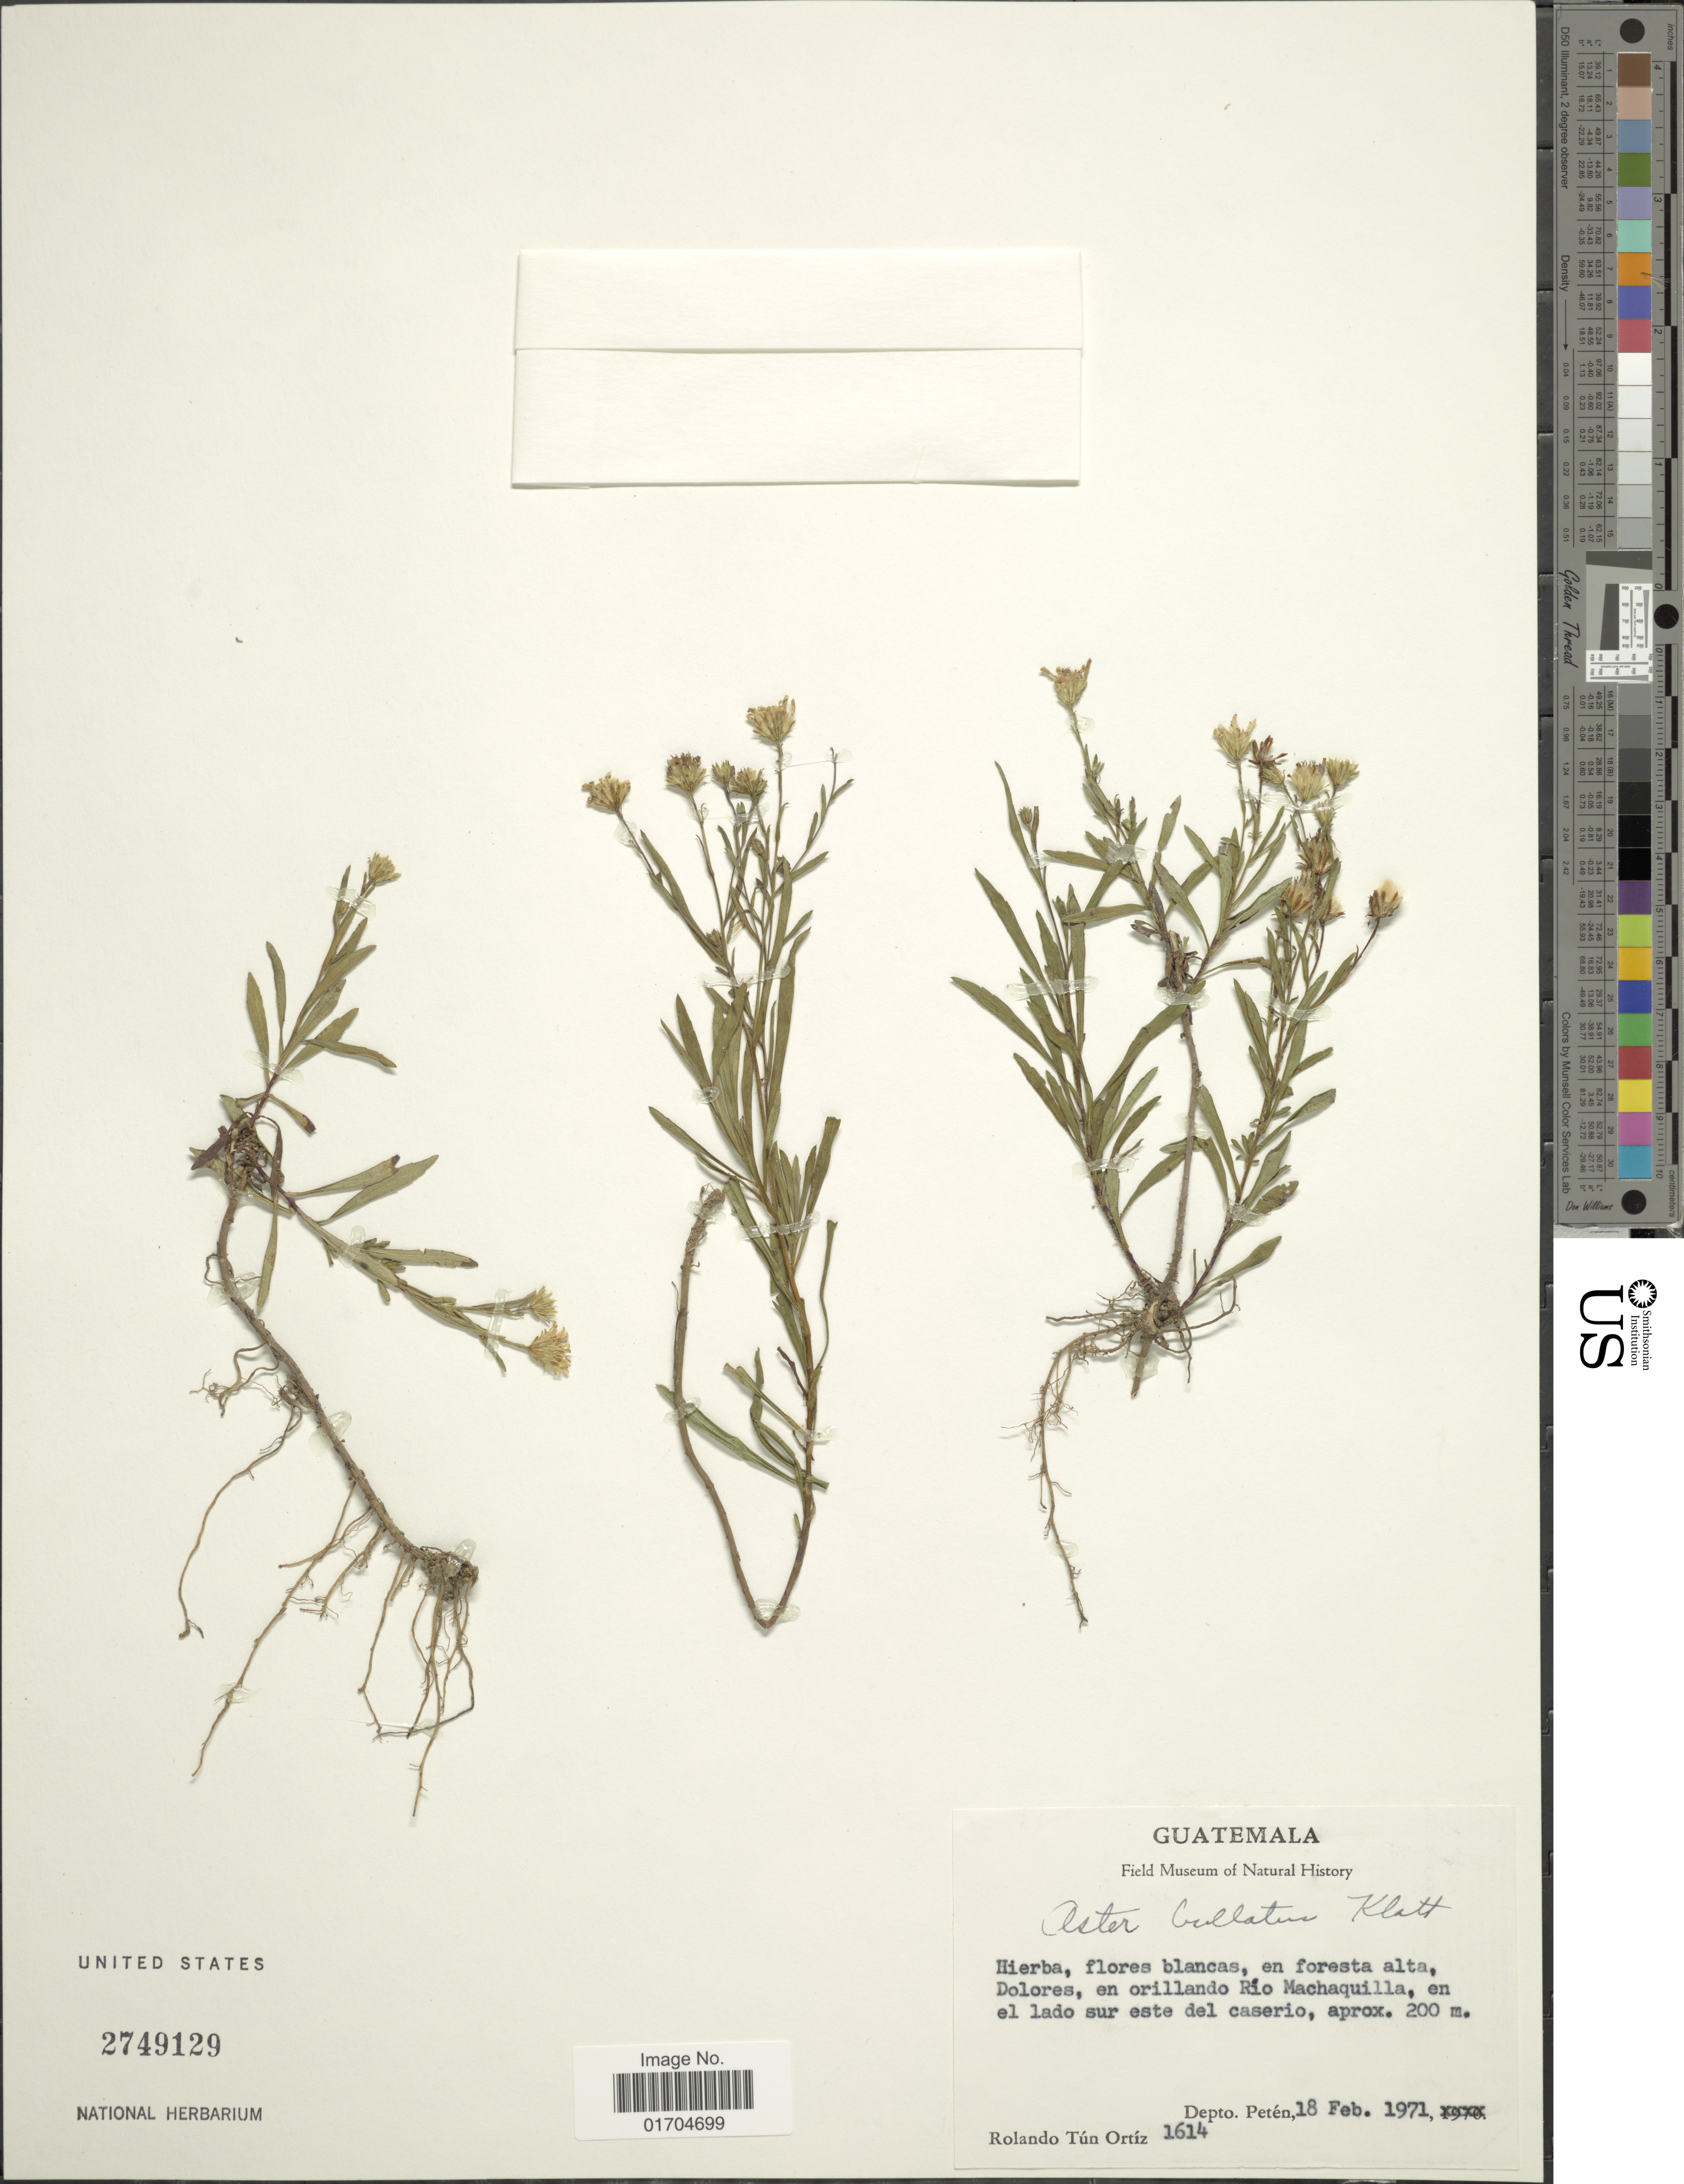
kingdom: Plantae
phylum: Tracheophyta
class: Magnoliopsida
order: Asterales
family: Asteraceae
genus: Symphyotrichum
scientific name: Symphyotrichum bullatum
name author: (Klatt) G.L. Nesom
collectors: R. T. Ortíz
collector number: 1614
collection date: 1971-02-18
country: Guatemala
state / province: El Petén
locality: Dolores, en orillando Rio Machaquilla, en el lado sur este del caserio, Depto. Peten.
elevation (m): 200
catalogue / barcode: US 2749129